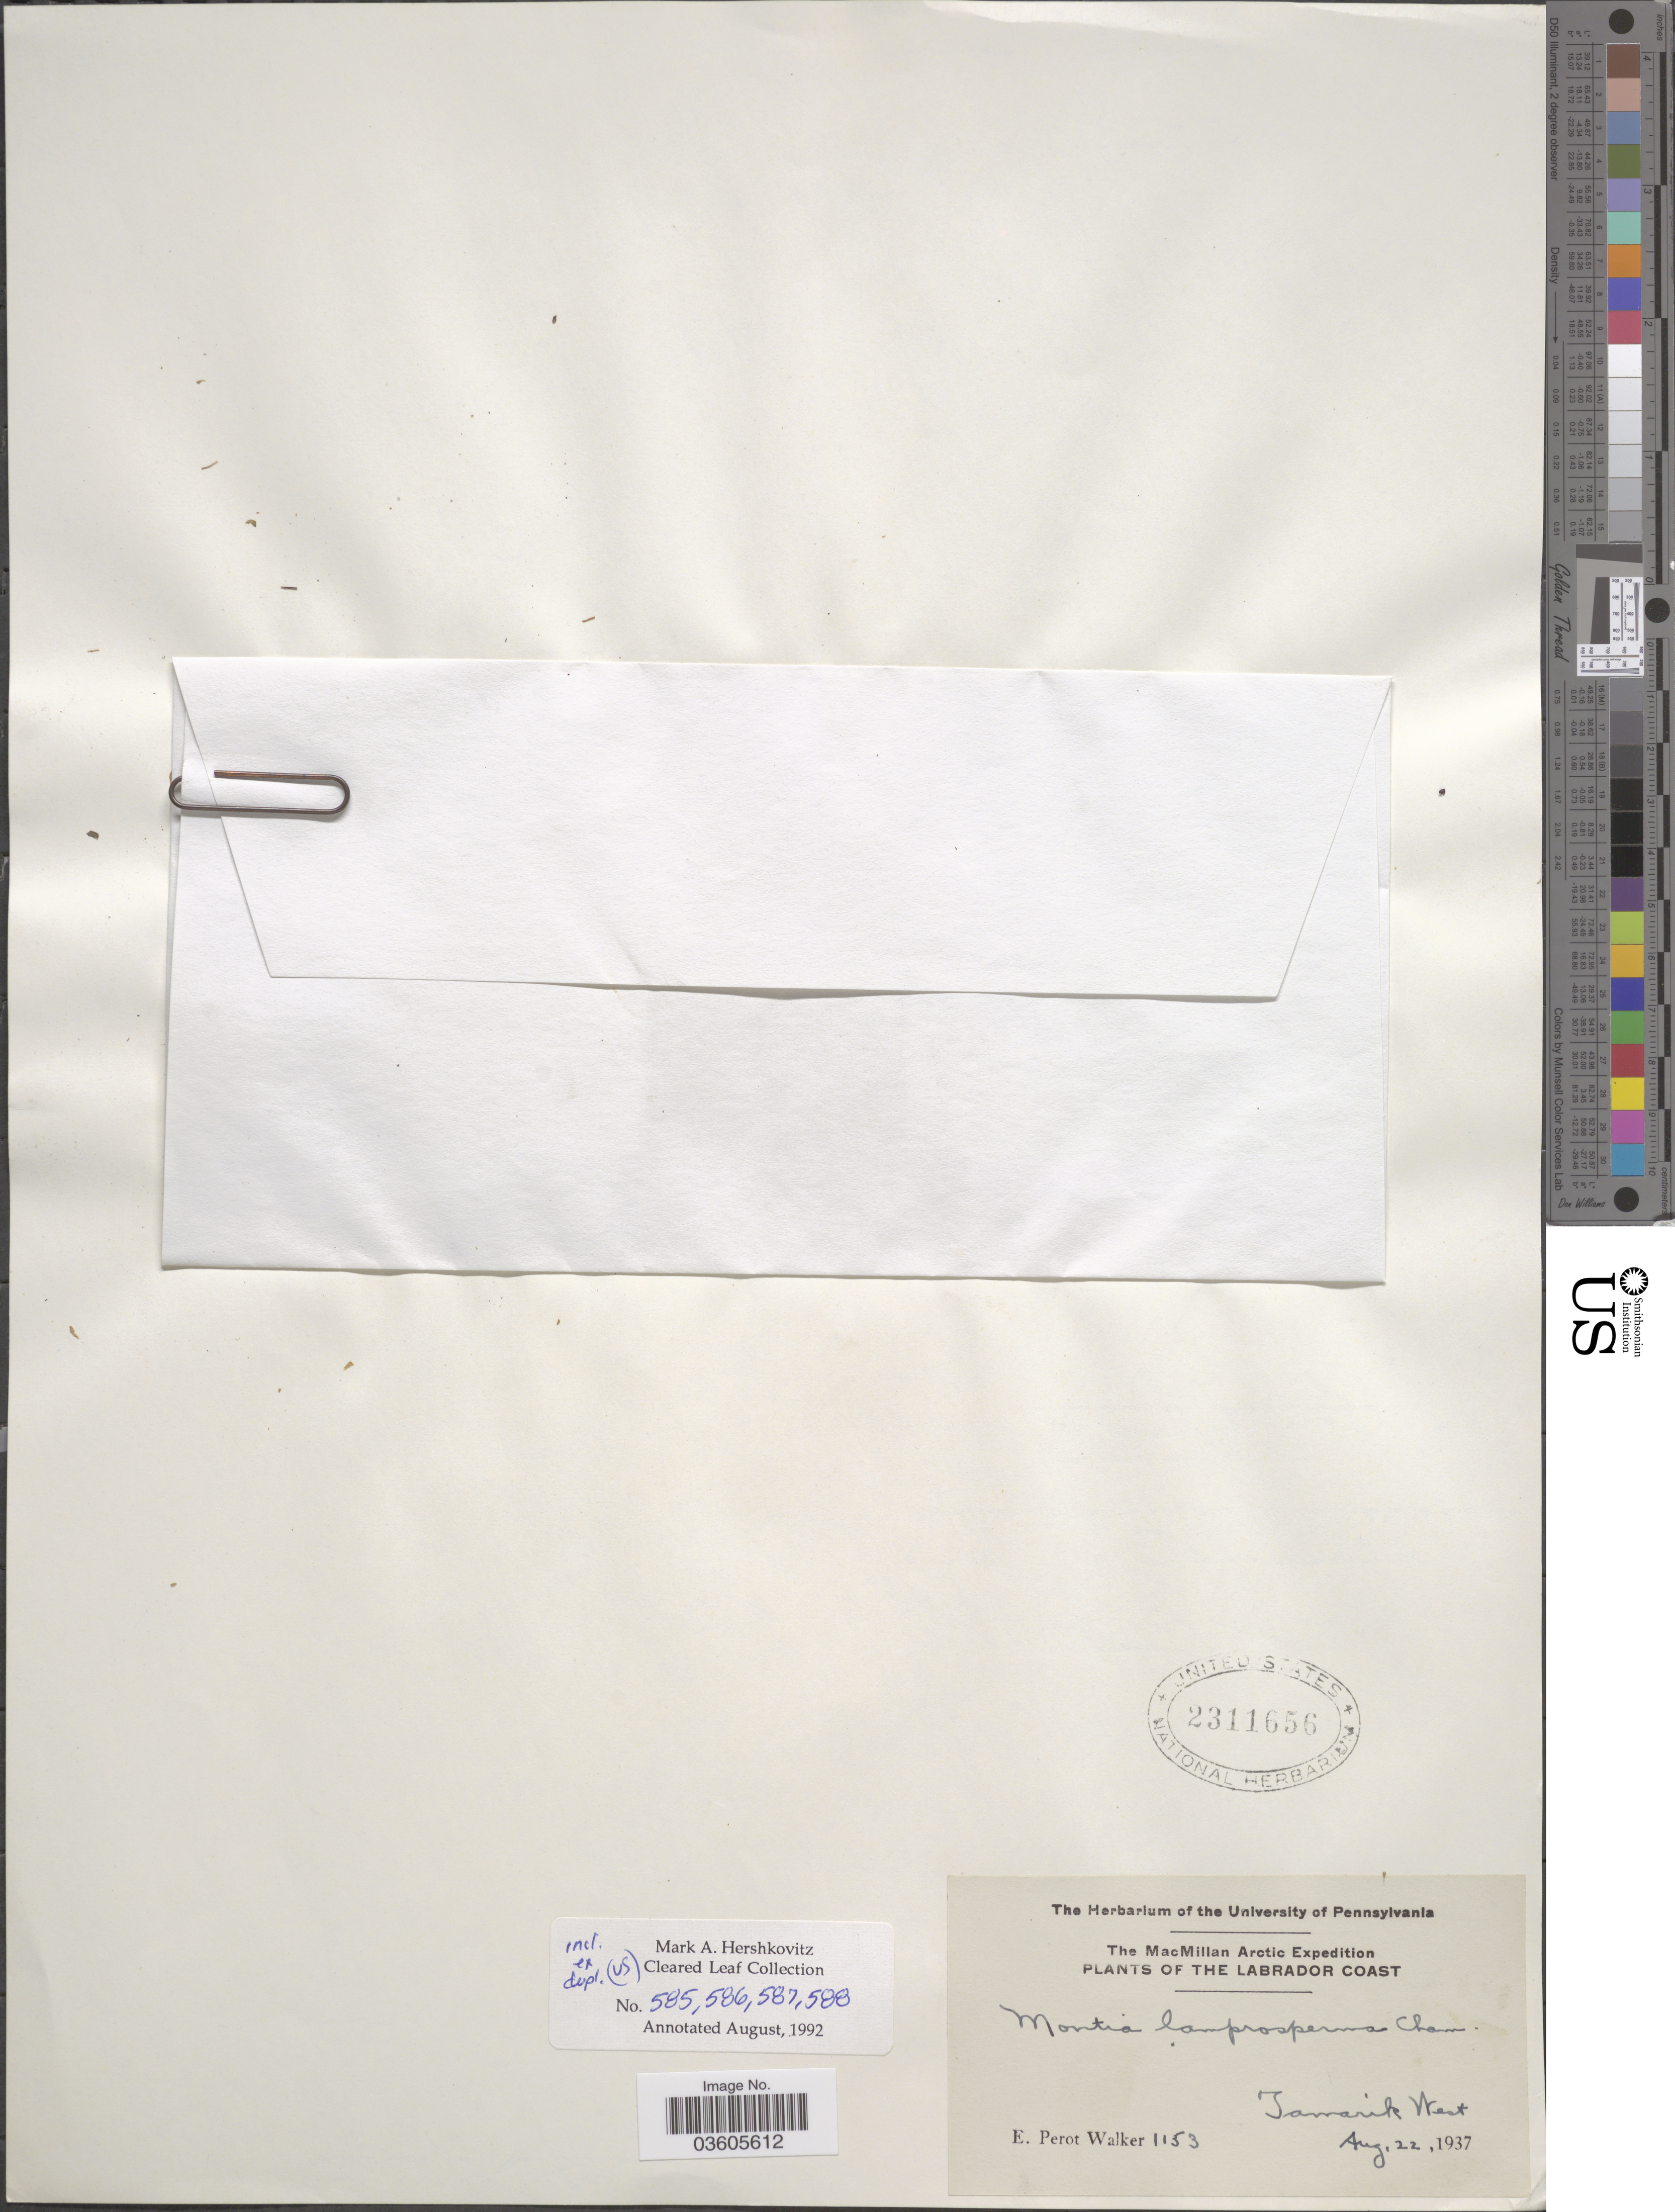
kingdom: Plantae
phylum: Tracheophyta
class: Magnoliopsida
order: Caryophyllales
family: Montiaceae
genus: Montia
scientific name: Montia lamprosperma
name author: Cham.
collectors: E. Walker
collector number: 1153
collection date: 1937-08-22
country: Canada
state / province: Newfoundland and Labrador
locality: The Labrador Coast. Tamarik West.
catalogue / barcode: US 2311656